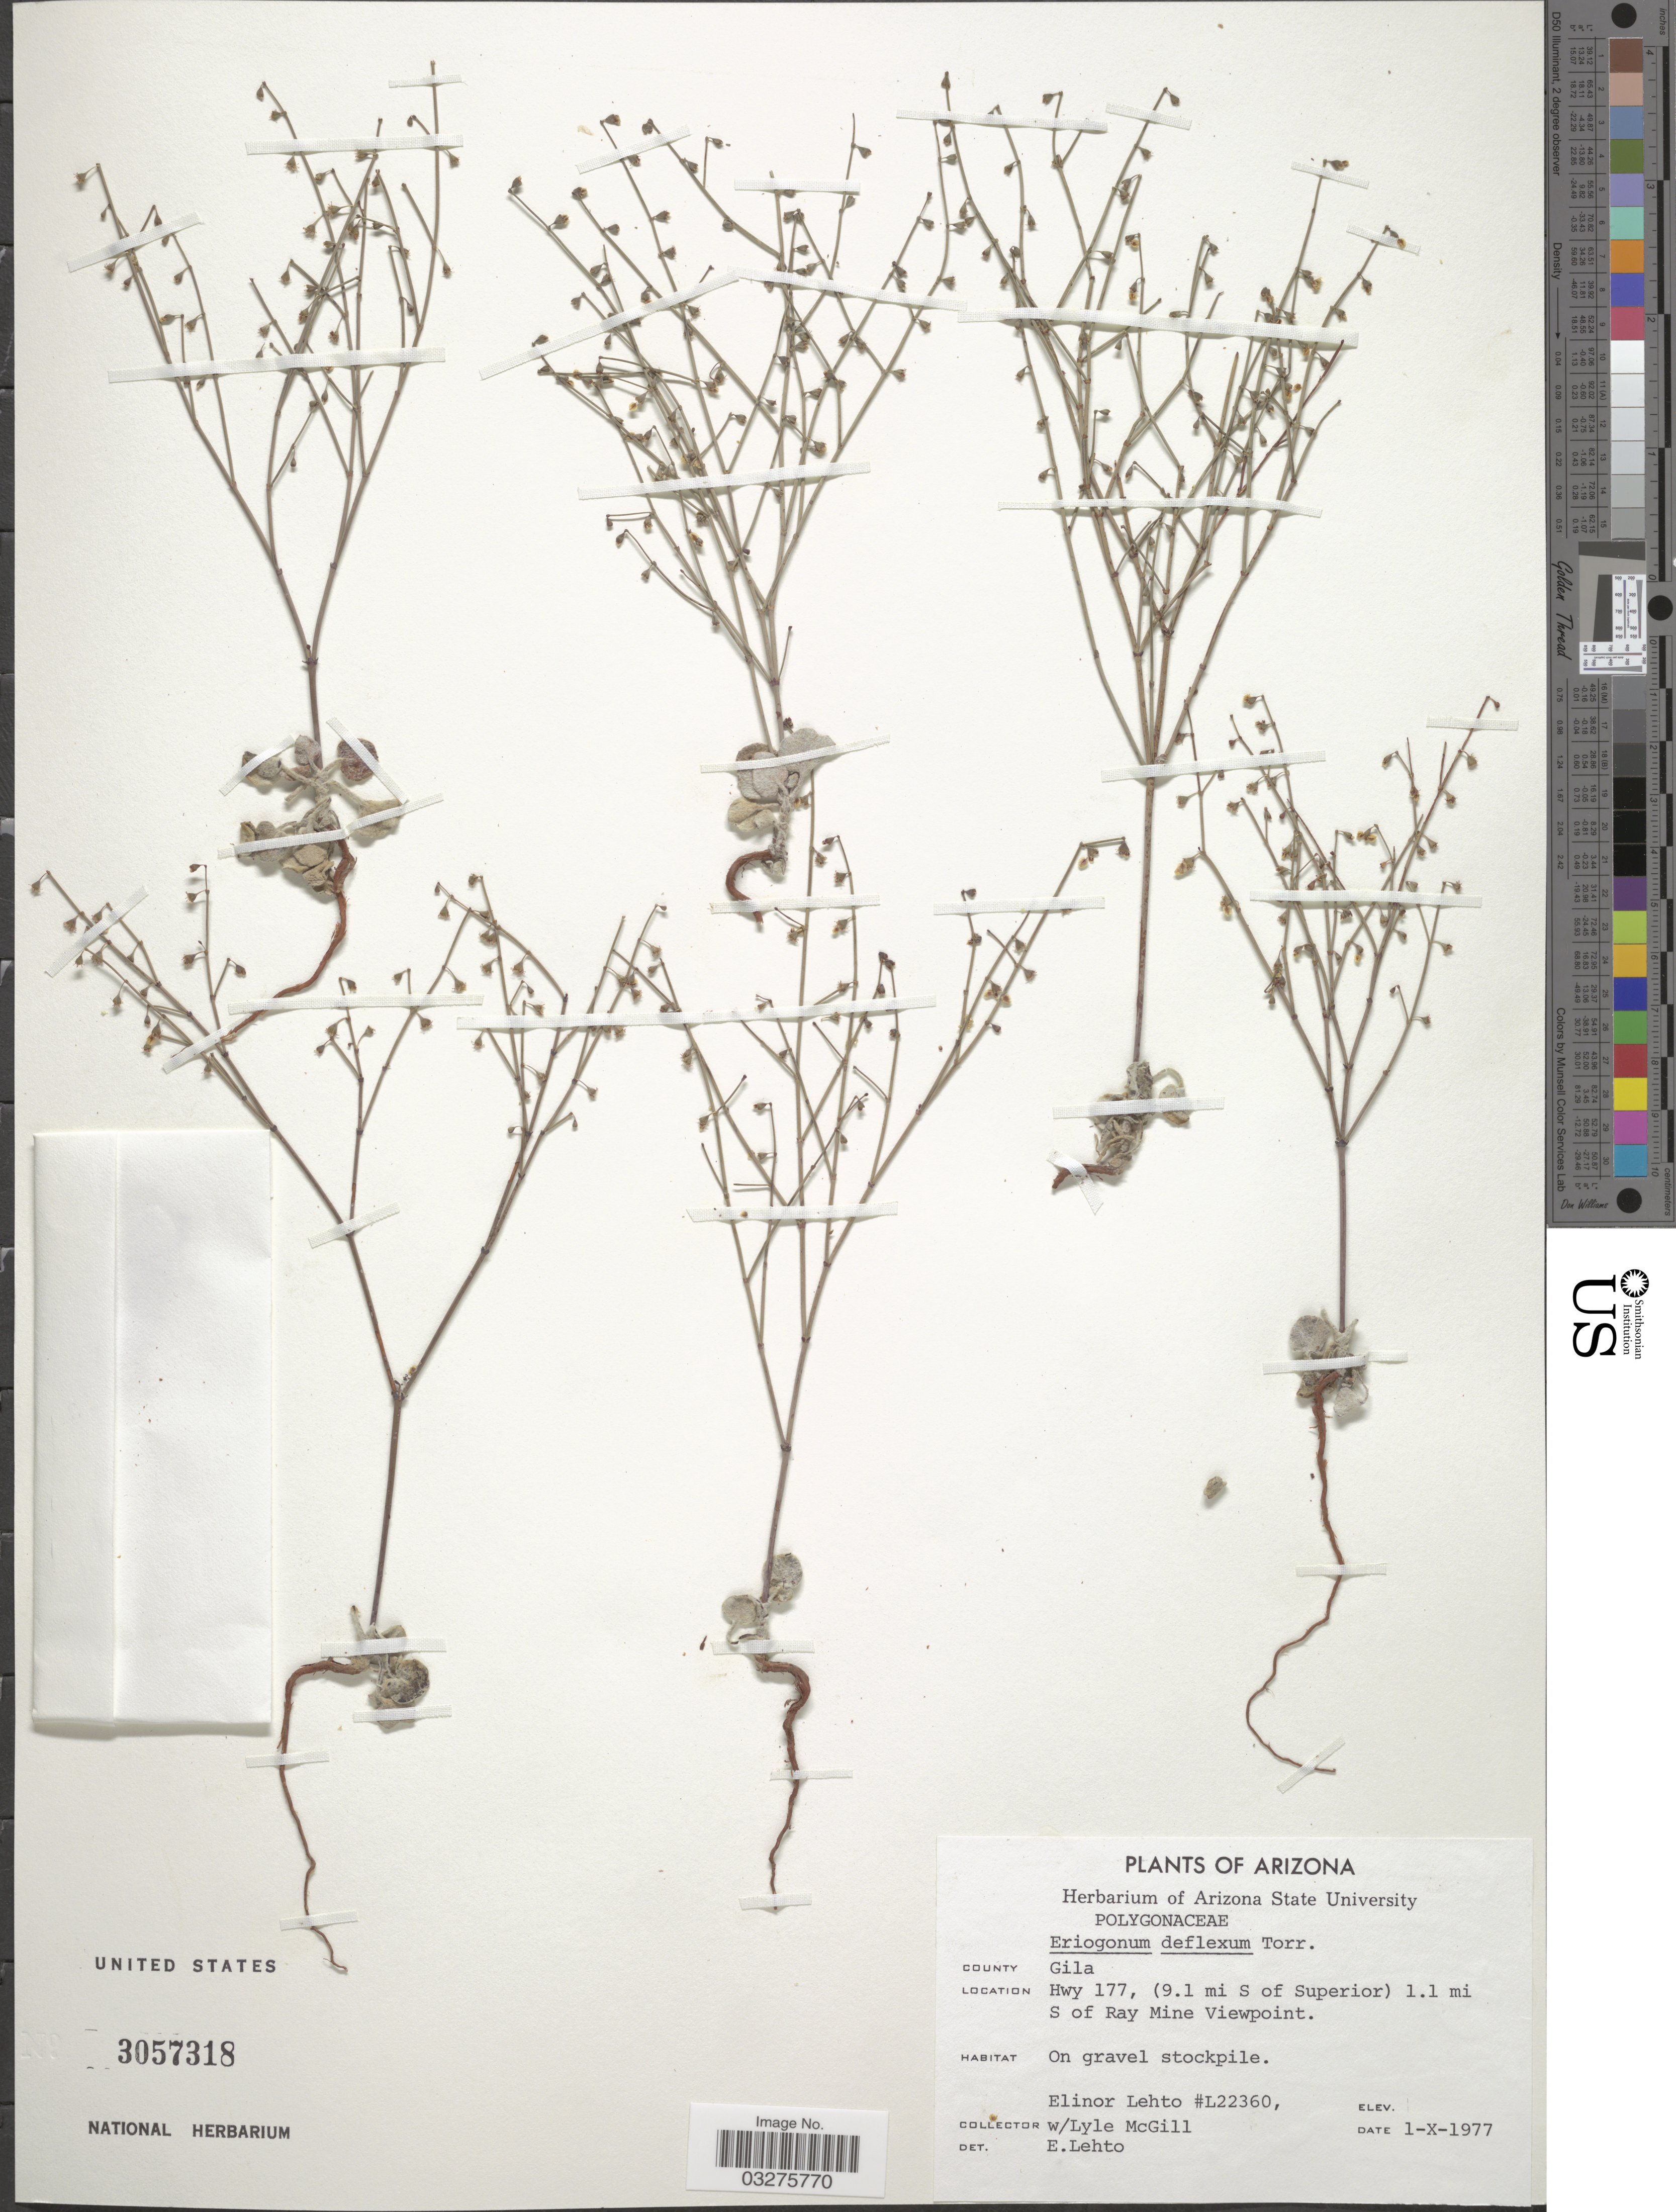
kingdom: Plantae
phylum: Tracheophyta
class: Magnoliopsida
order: Caryophyllales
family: Polygonaceae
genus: Eriogonum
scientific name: Eriogonum deflexum var. deflexum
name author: Torr. in Ives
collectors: E. Lehto & L. McGill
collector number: L22360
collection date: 1977-10-01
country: United States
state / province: Arizona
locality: County Gila. Hwy 177, (9.1 mi S of Superior) 1.1 mi S of Ray Mine Viewpoint.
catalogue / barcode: US 3057318